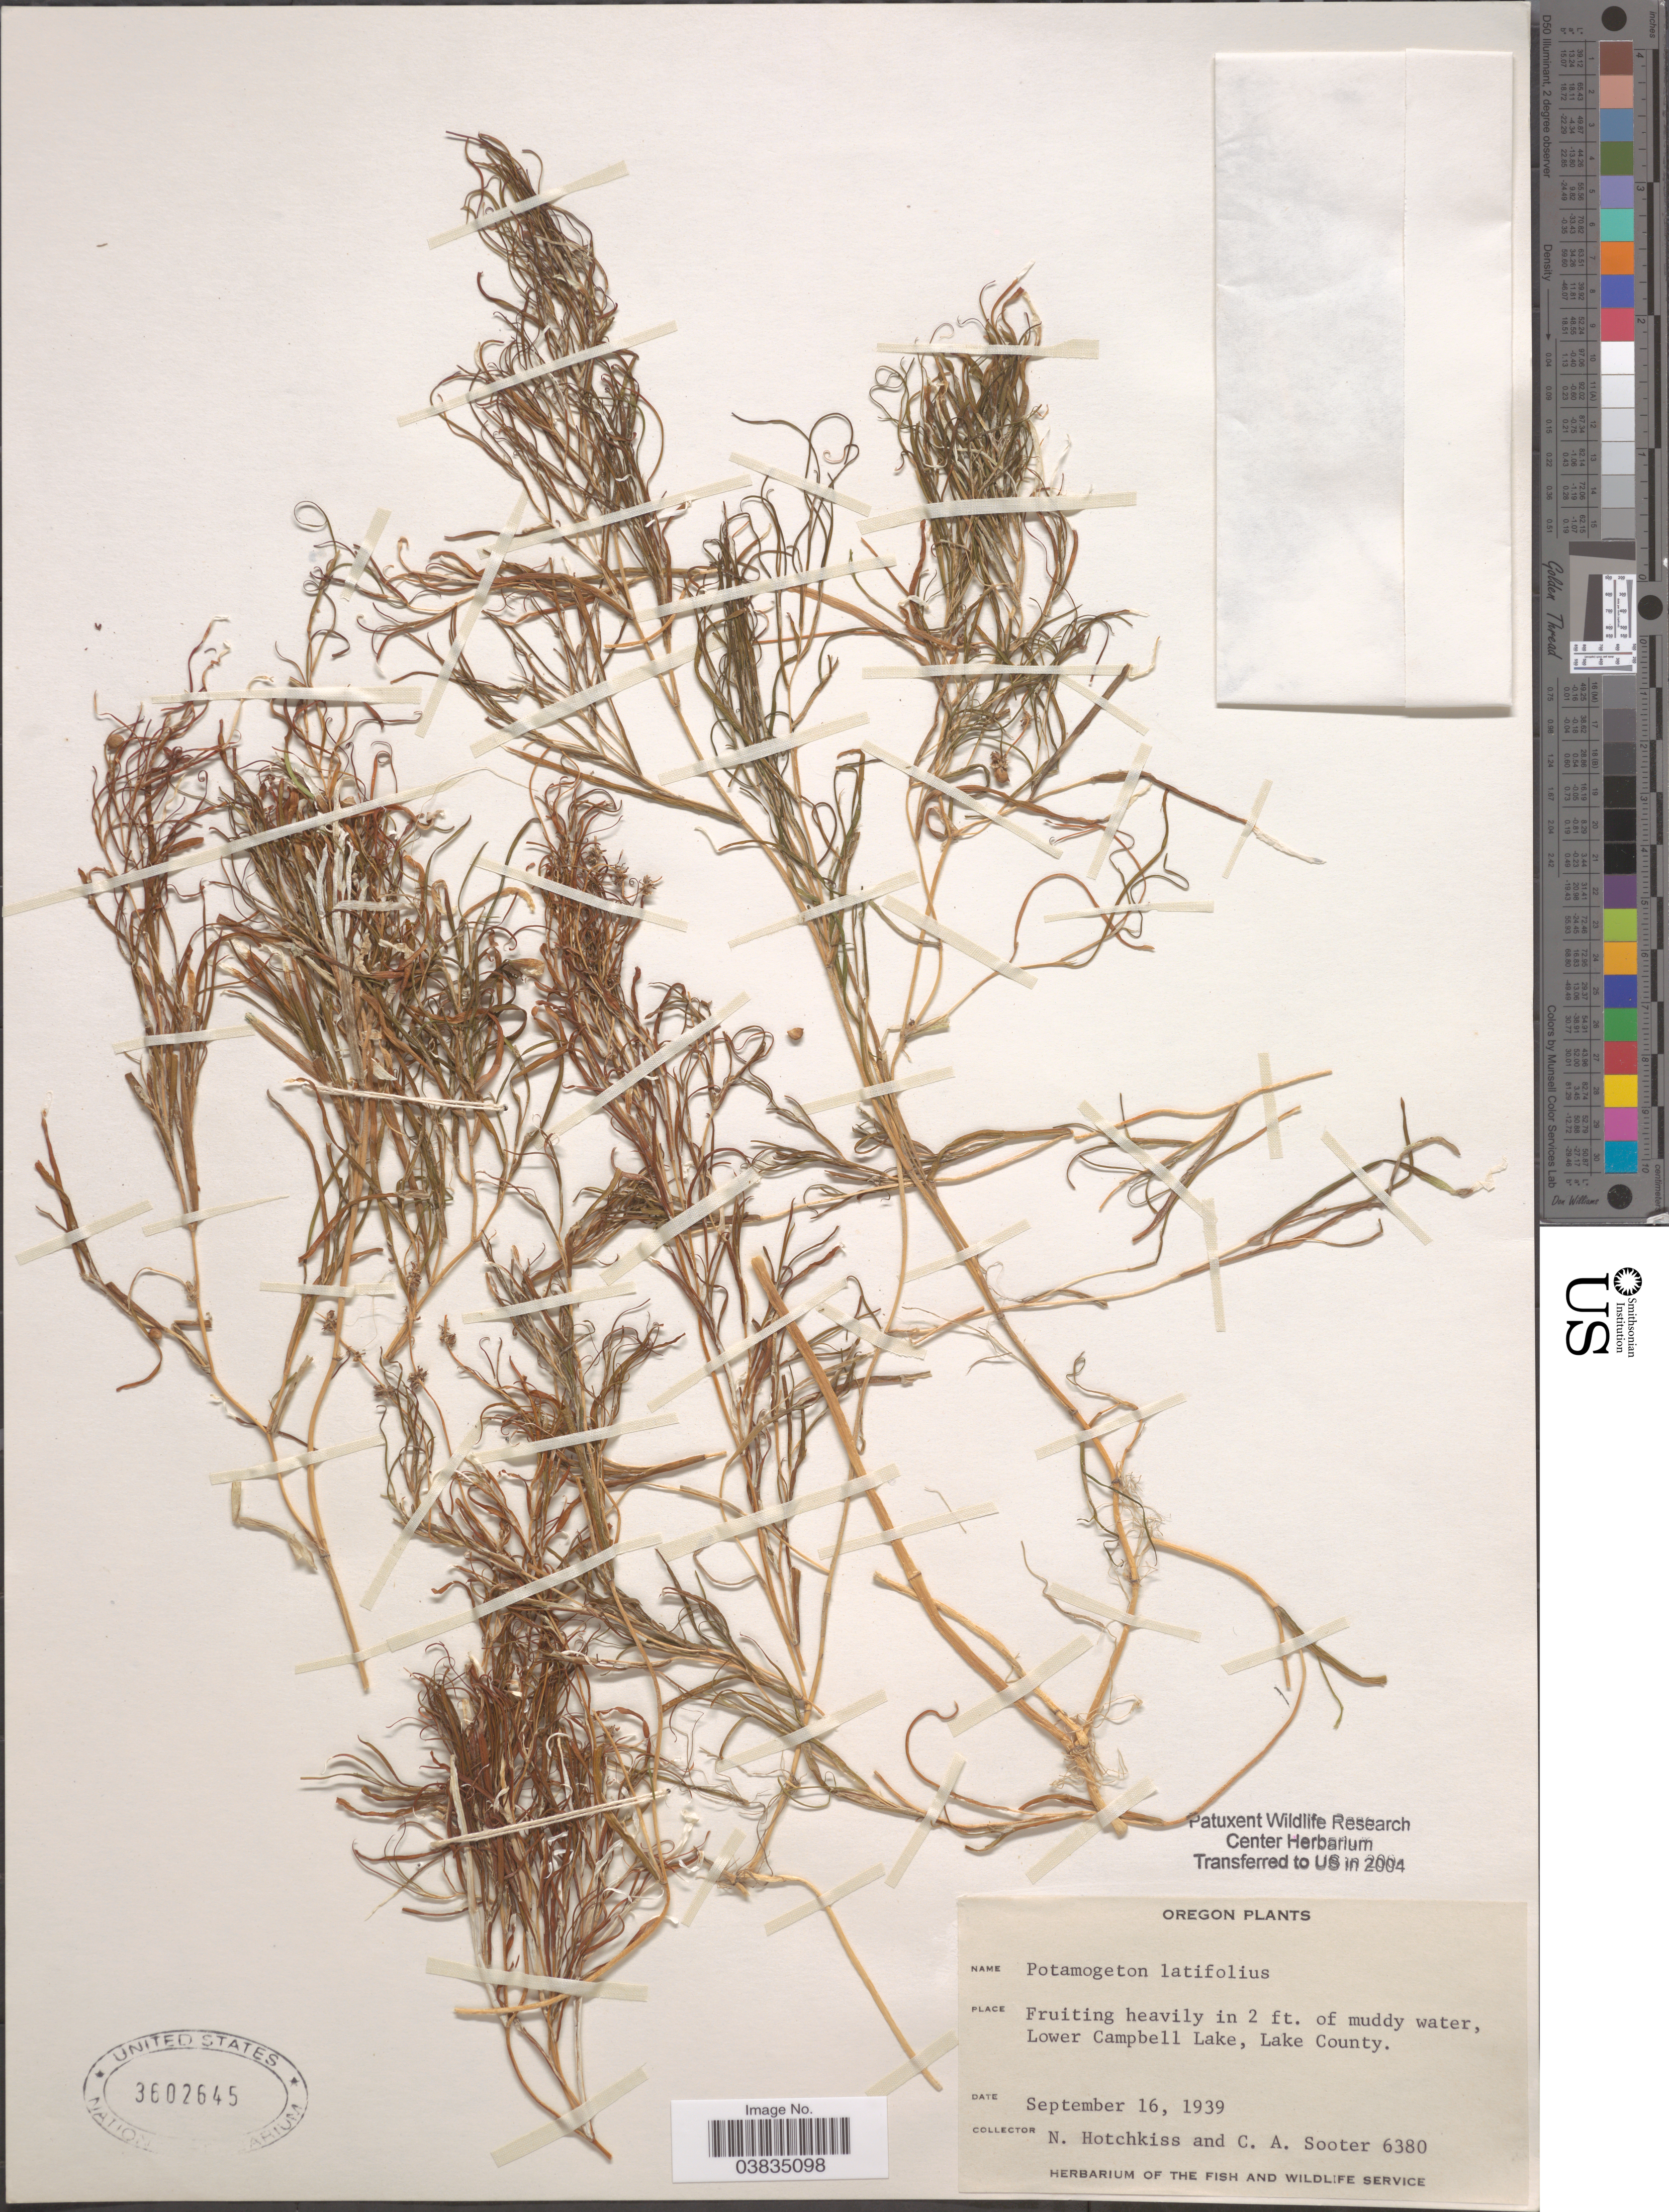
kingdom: Plantae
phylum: Tracheophyta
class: Liliopsida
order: Alismatales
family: Potamogetonaceae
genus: Potamogeton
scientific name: Potamogeton latifolius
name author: Sloboda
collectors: N. Hotchkiss & C. Sooter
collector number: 6380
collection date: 1939-09-16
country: United States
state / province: Oregon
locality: Lower Campbell Lake, Lake County.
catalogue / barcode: US 3602645